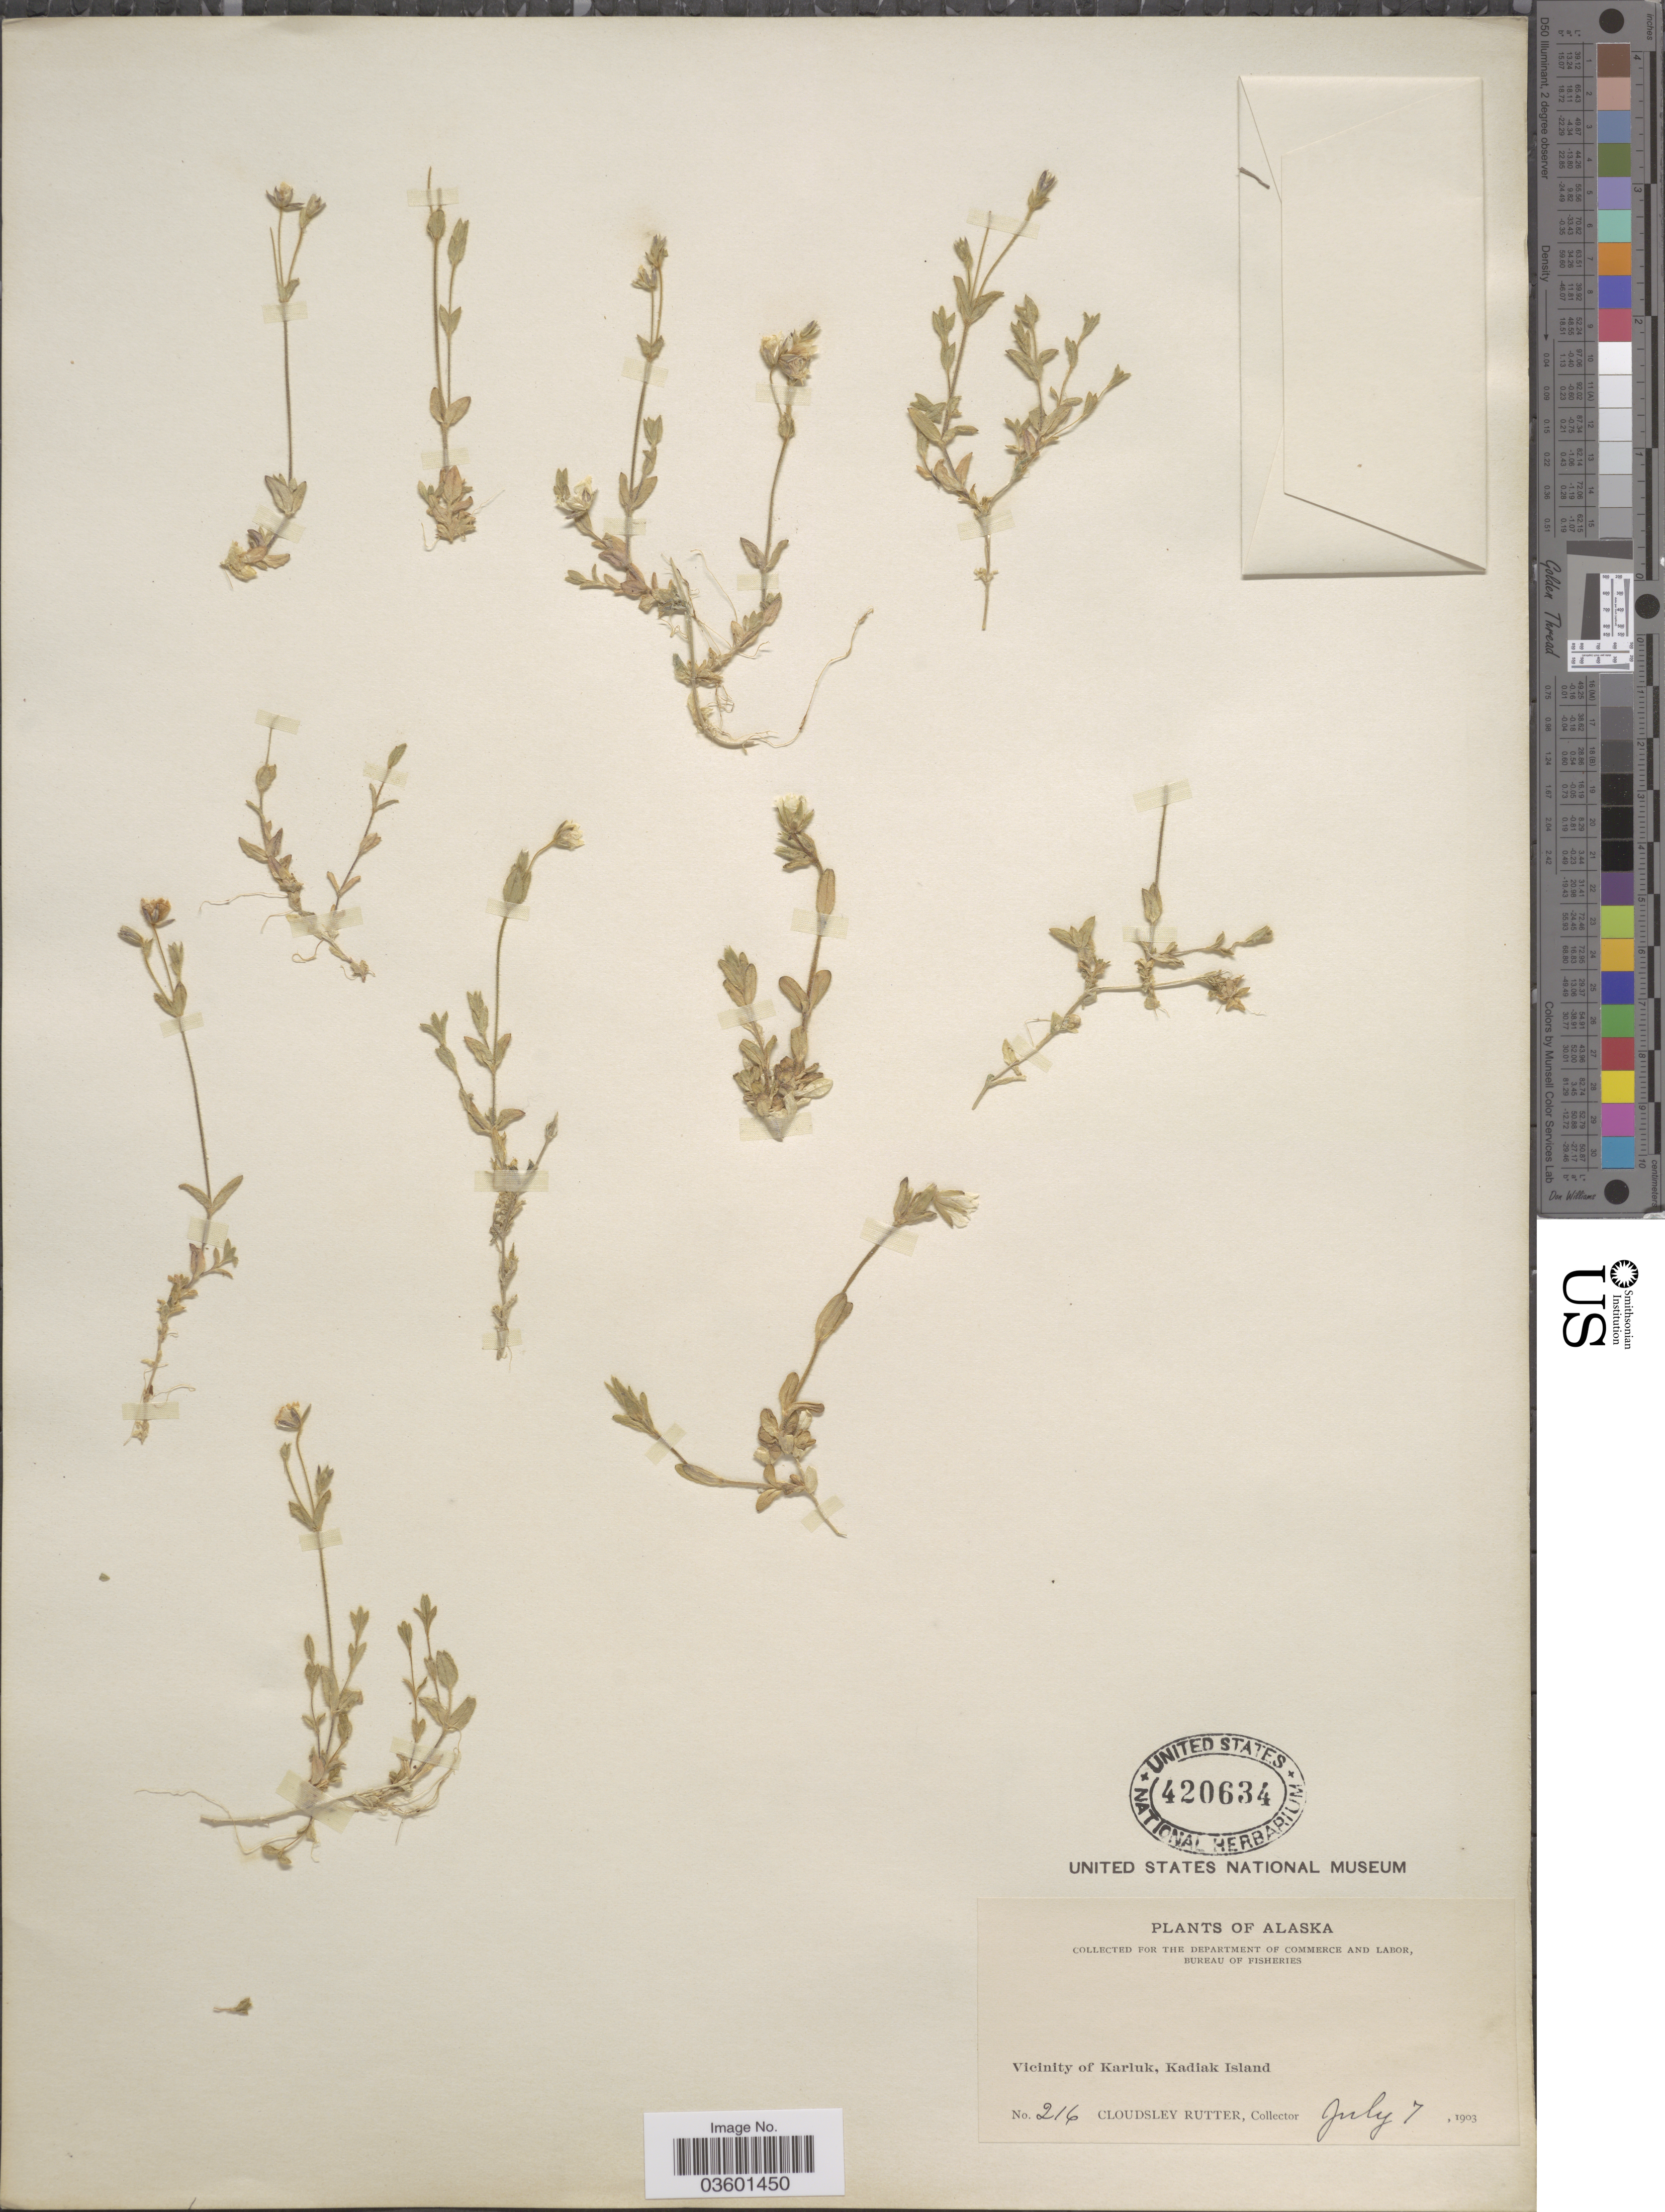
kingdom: Plantae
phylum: Tracheophyta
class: Magnoliopsida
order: Caryophyllales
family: Caryophyllaceae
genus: Cerastium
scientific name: Cerastium beeringianum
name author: Cham. & Schltdl.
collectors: C. Rutter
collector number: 216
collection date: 1903-07-07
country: United States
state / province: Alaska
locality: Vicinity of Karluk, Kadiak Island.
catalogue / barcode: US 420634